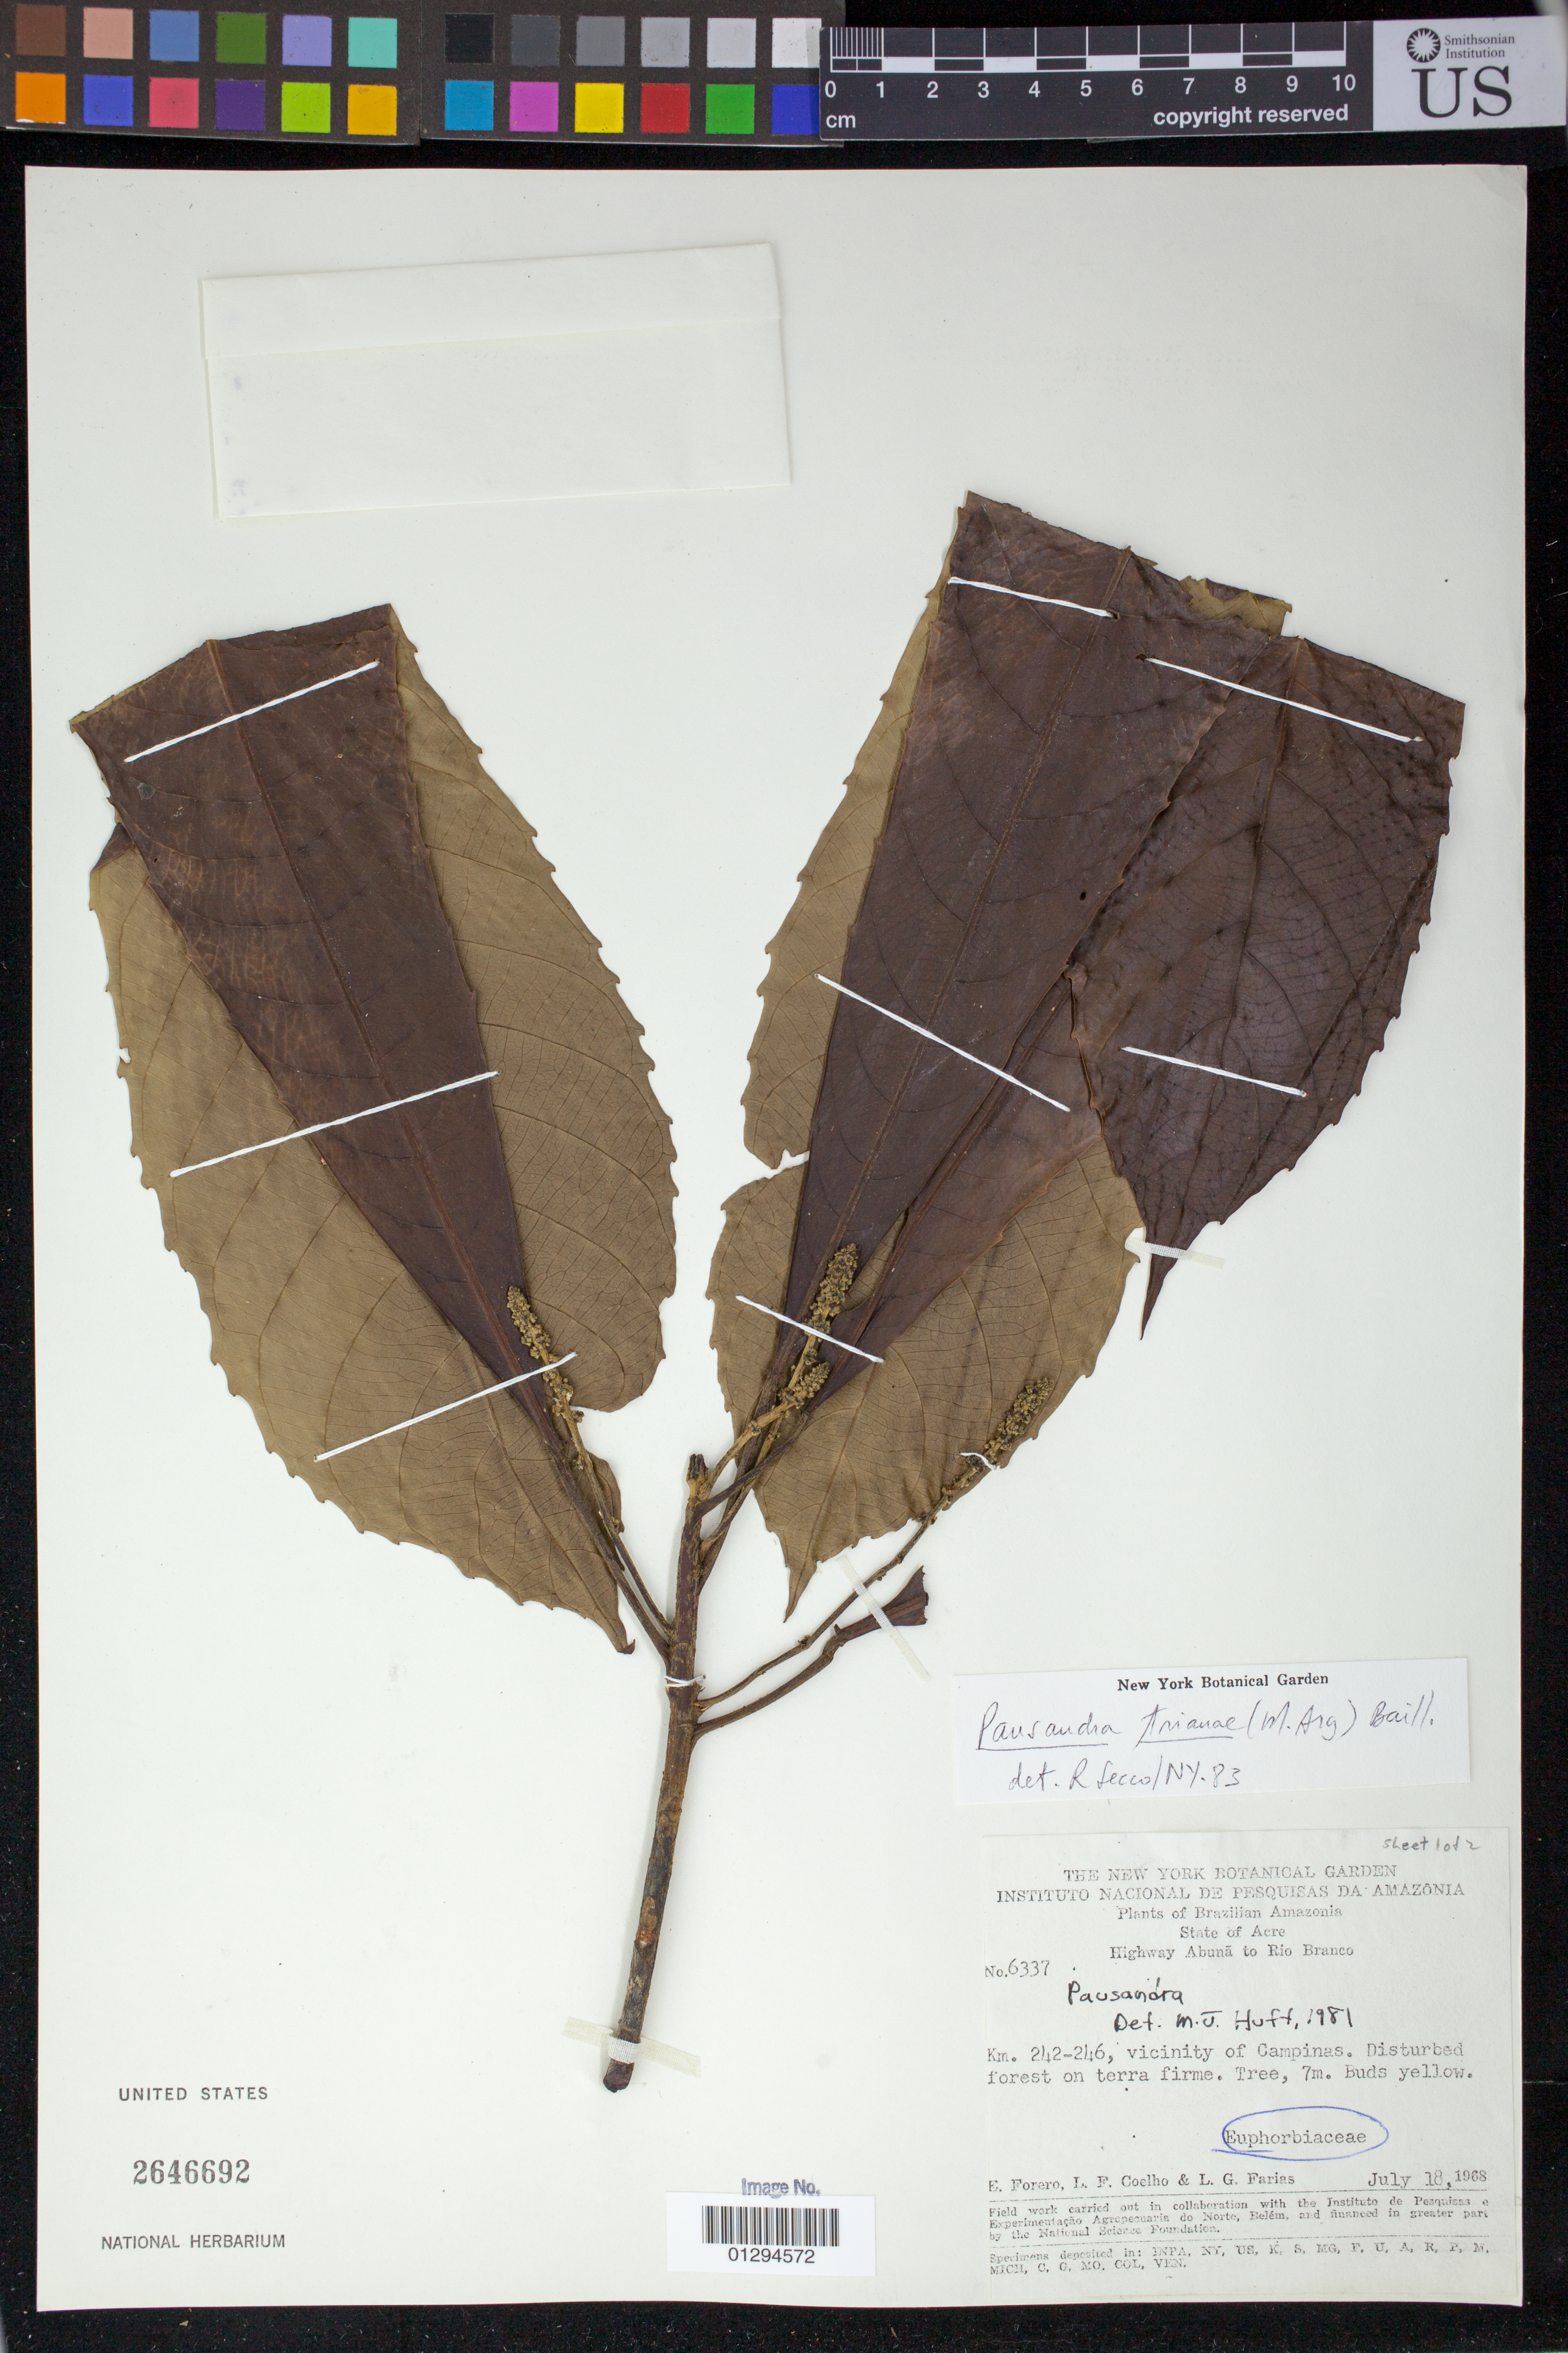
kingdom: Plantae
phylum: Tracheophyta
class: Magnoliopsida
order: Malpighiales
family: Euphorbiaceae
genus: Pausandra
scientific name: Pausandra trianae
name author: (Müll. Arg.) Baill.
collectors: E. Forero, L. F. Coelho & L. G. Farias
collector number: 6337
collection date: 1968-07-18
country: Brazil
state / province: Acre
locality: Highway Abuna to Rio Branco. Km. 242-246, vicinity of Campinas.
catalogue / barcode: US 2646692